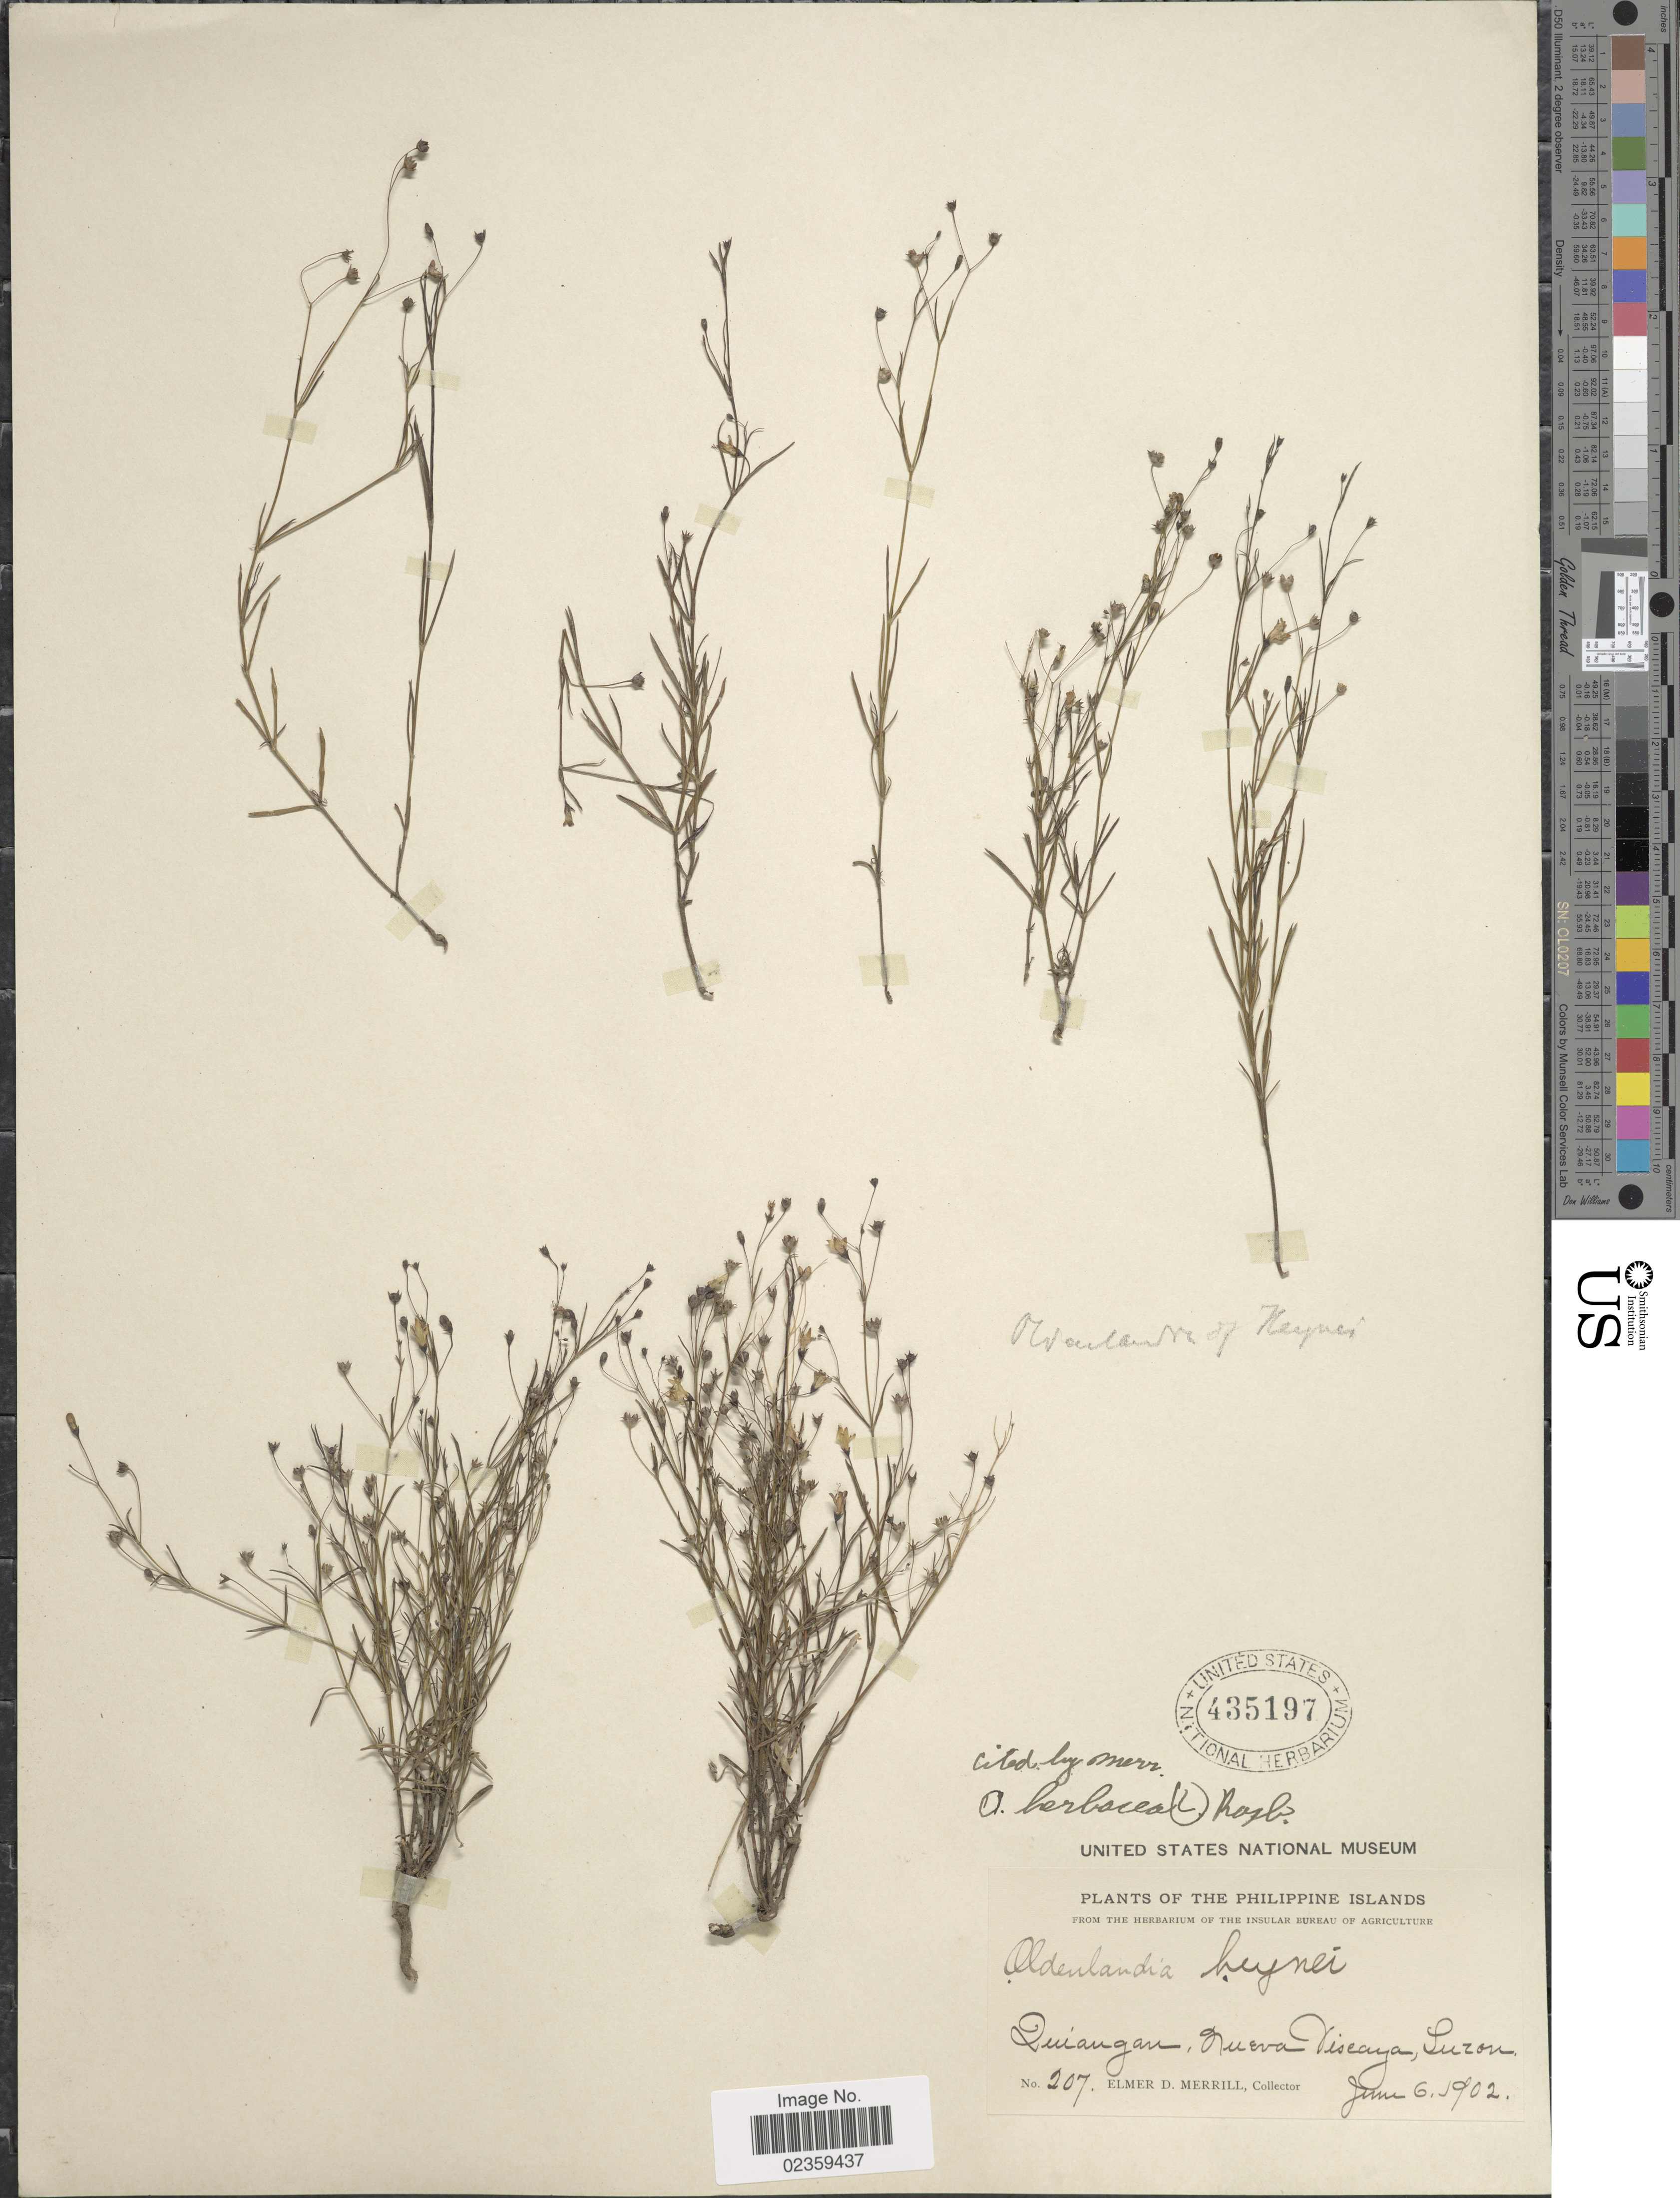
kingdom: Plantae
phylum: Tracheophyta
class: Magnoliopsida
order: Gentianales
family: Rubiaceae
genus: Oldenlandia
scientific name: Oldenlandia herbacea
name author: (L.) Roxb.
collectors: E. D. Merrill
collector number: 207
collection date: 1902-06-06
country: Philippines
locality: Philippine Islands. Quiangan, Nueva Viscaya, Luzon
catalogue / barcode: US 435197